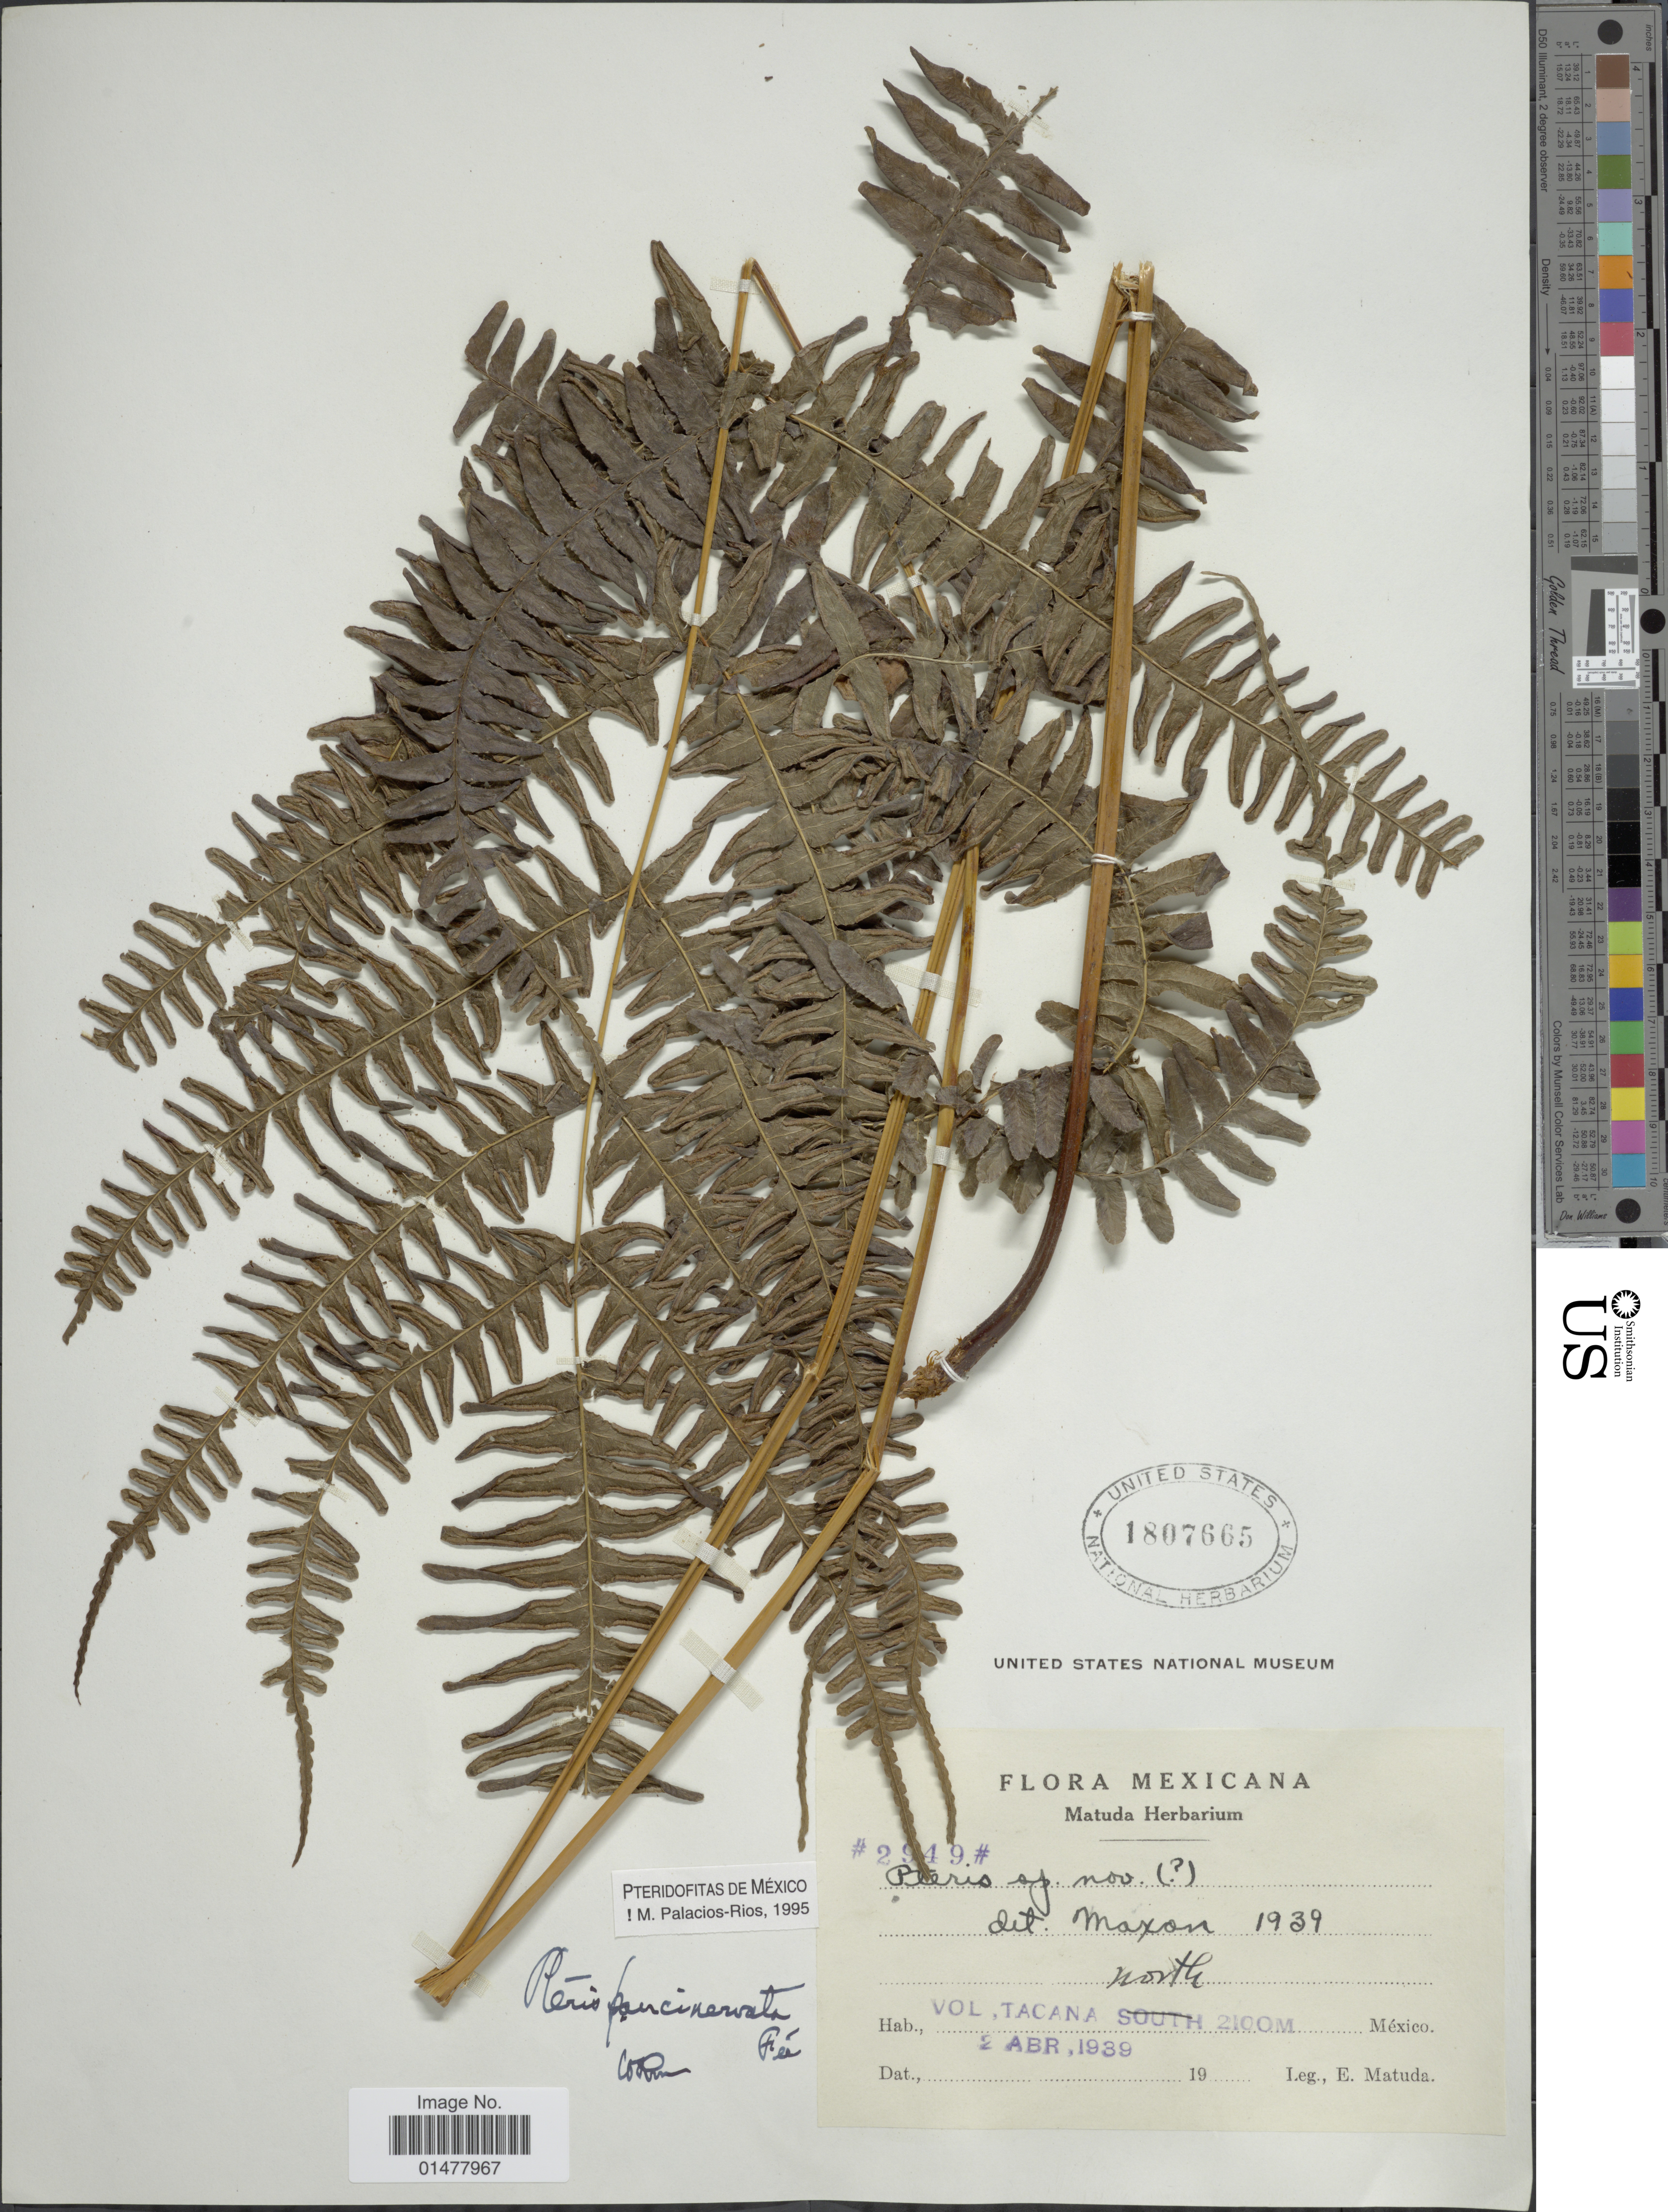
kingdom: Plantae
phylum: Tracheophyta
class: Polypodiopsida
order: Polypodiales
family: Pteridaceae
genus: Pteris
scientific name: Pteris paucinervata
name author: Fée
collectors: E. Matuda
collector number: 2949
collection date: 1939-04-02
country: Mexico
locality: Flora Mexicana, Vol. Tacana North Mexico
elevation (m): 2100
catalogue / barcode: US 1807665